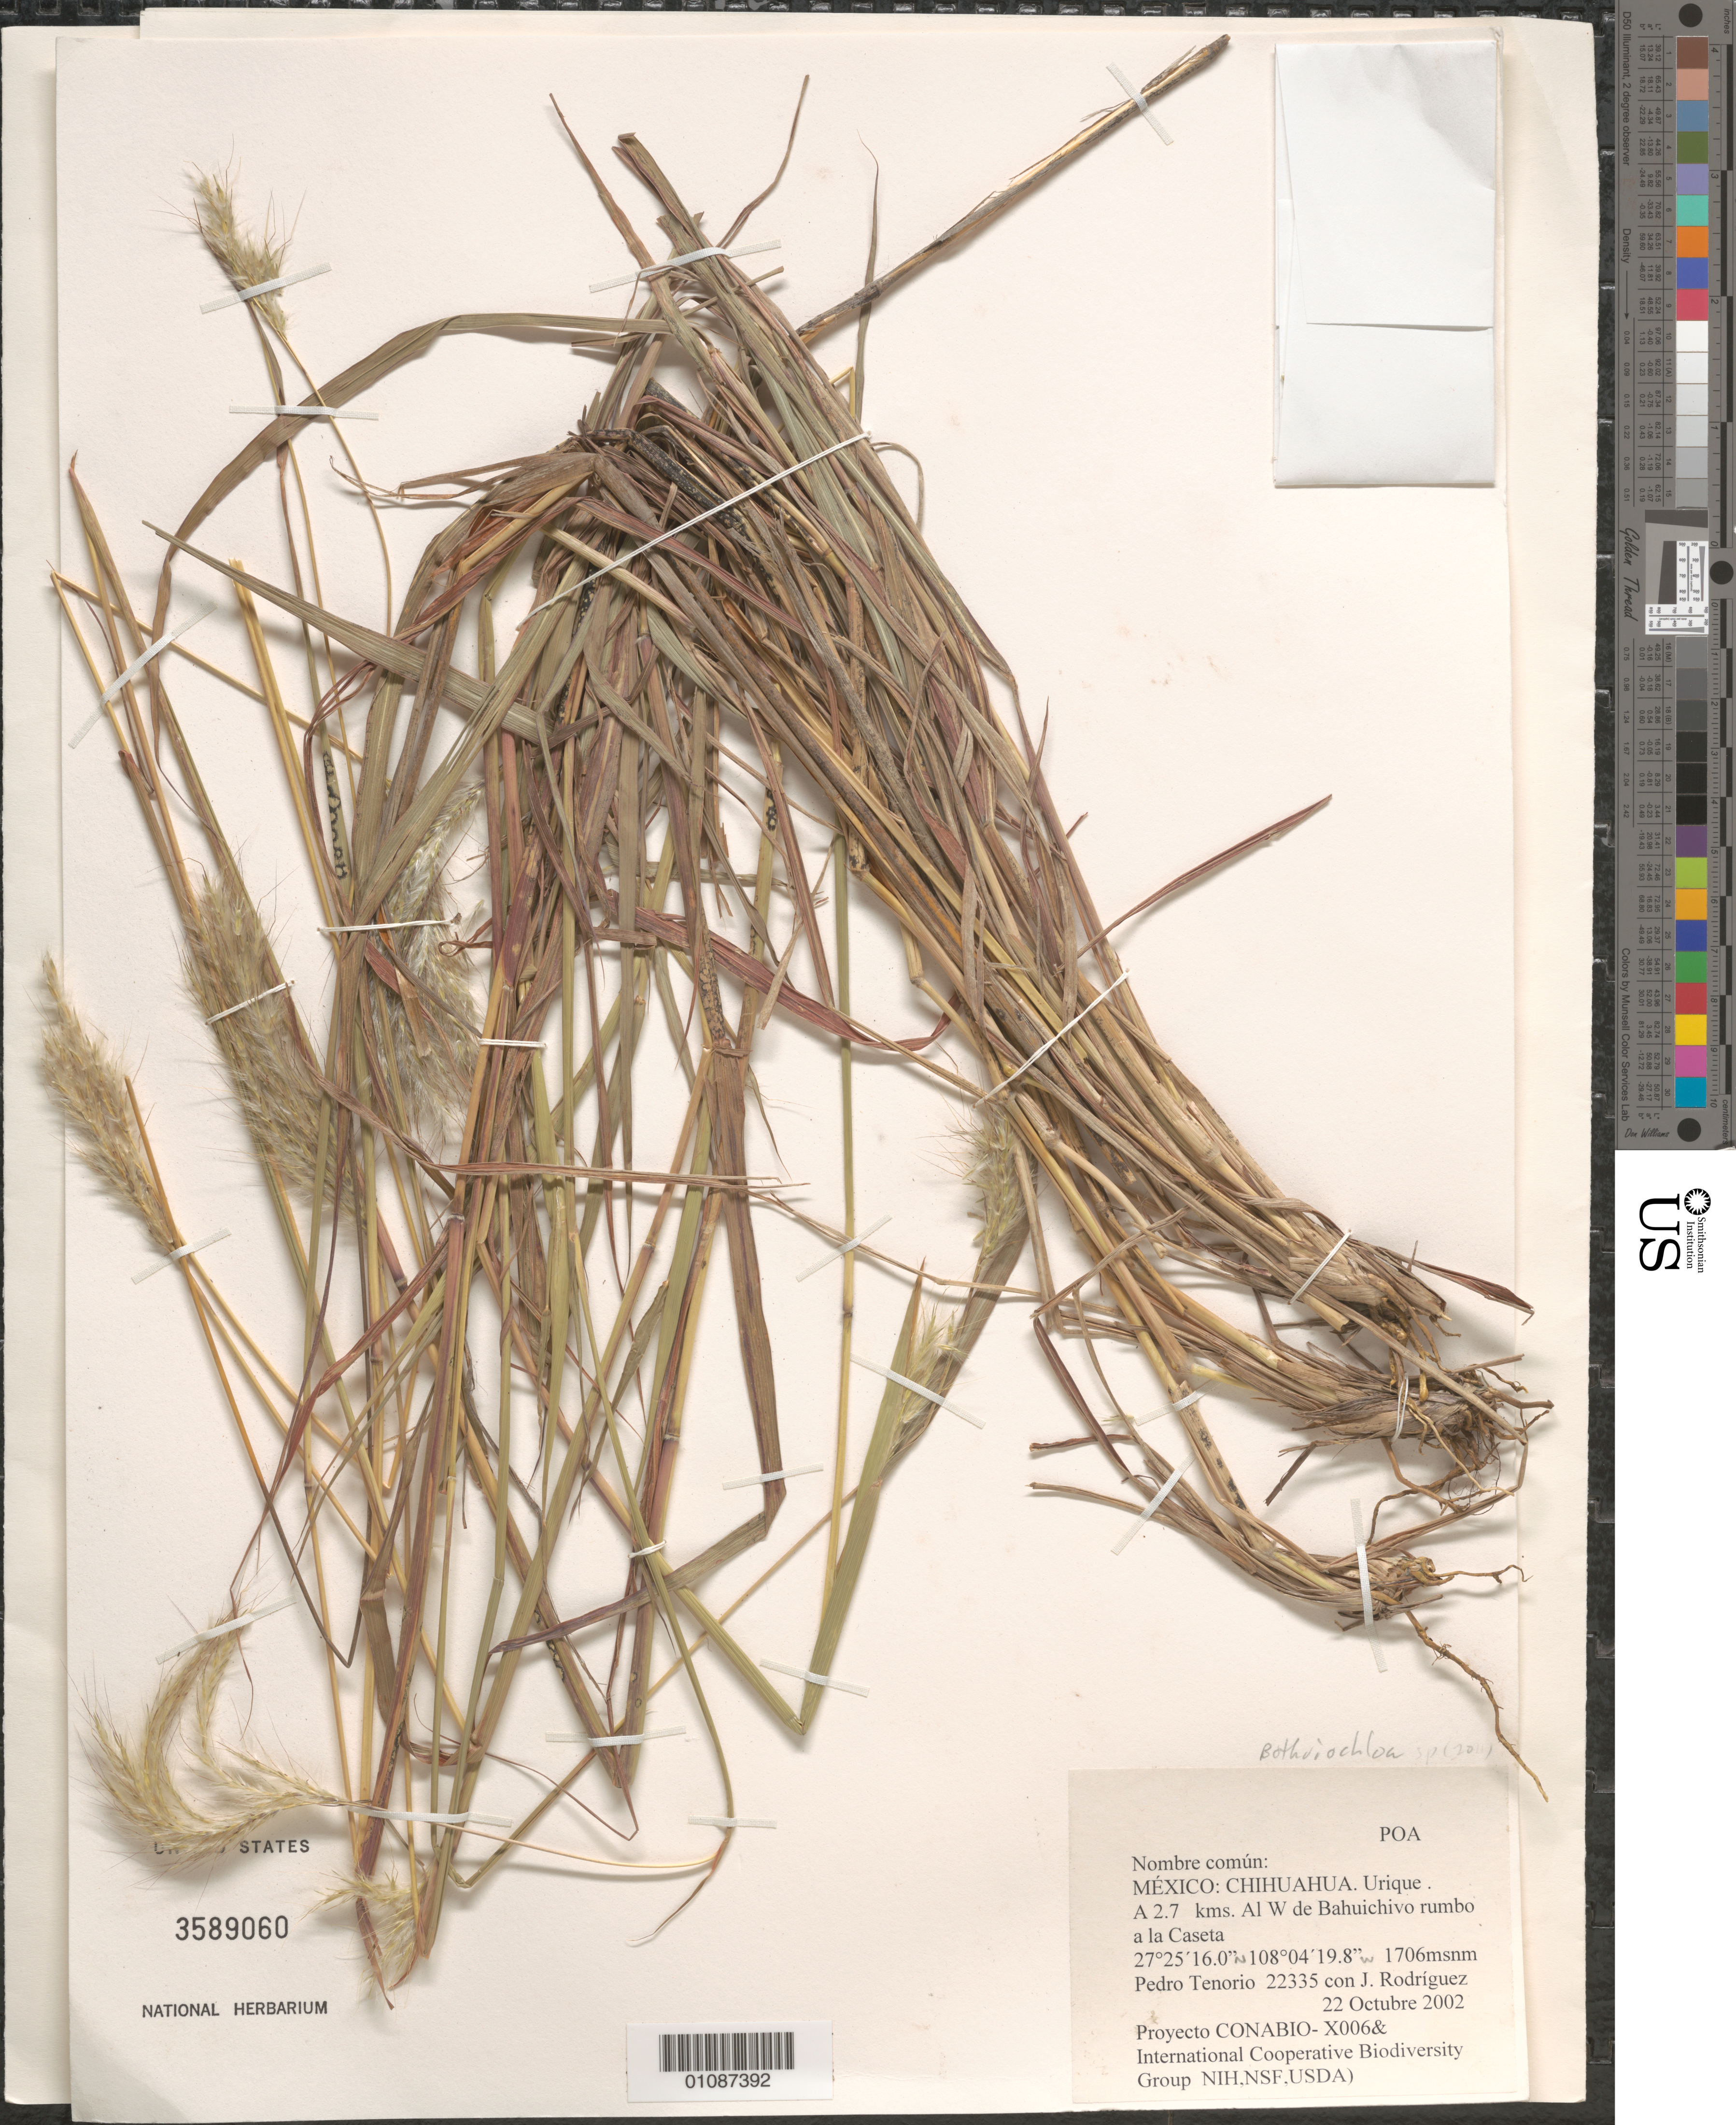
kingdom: Plantae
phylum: Tracheophyta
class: Liliopsida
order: Poales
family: Poaceae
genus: Bothriochloa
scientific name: Bothriochloa sp.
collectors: P. Tenorio L. & J. Rodríguez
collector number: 22335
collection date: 2002-10-22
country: Mexico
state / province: Chihuahua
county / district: Urique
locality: A 2.7 kms al W de Bahuichivo rumbo a la Caseta.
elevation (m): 1706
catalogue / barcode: US 3589060